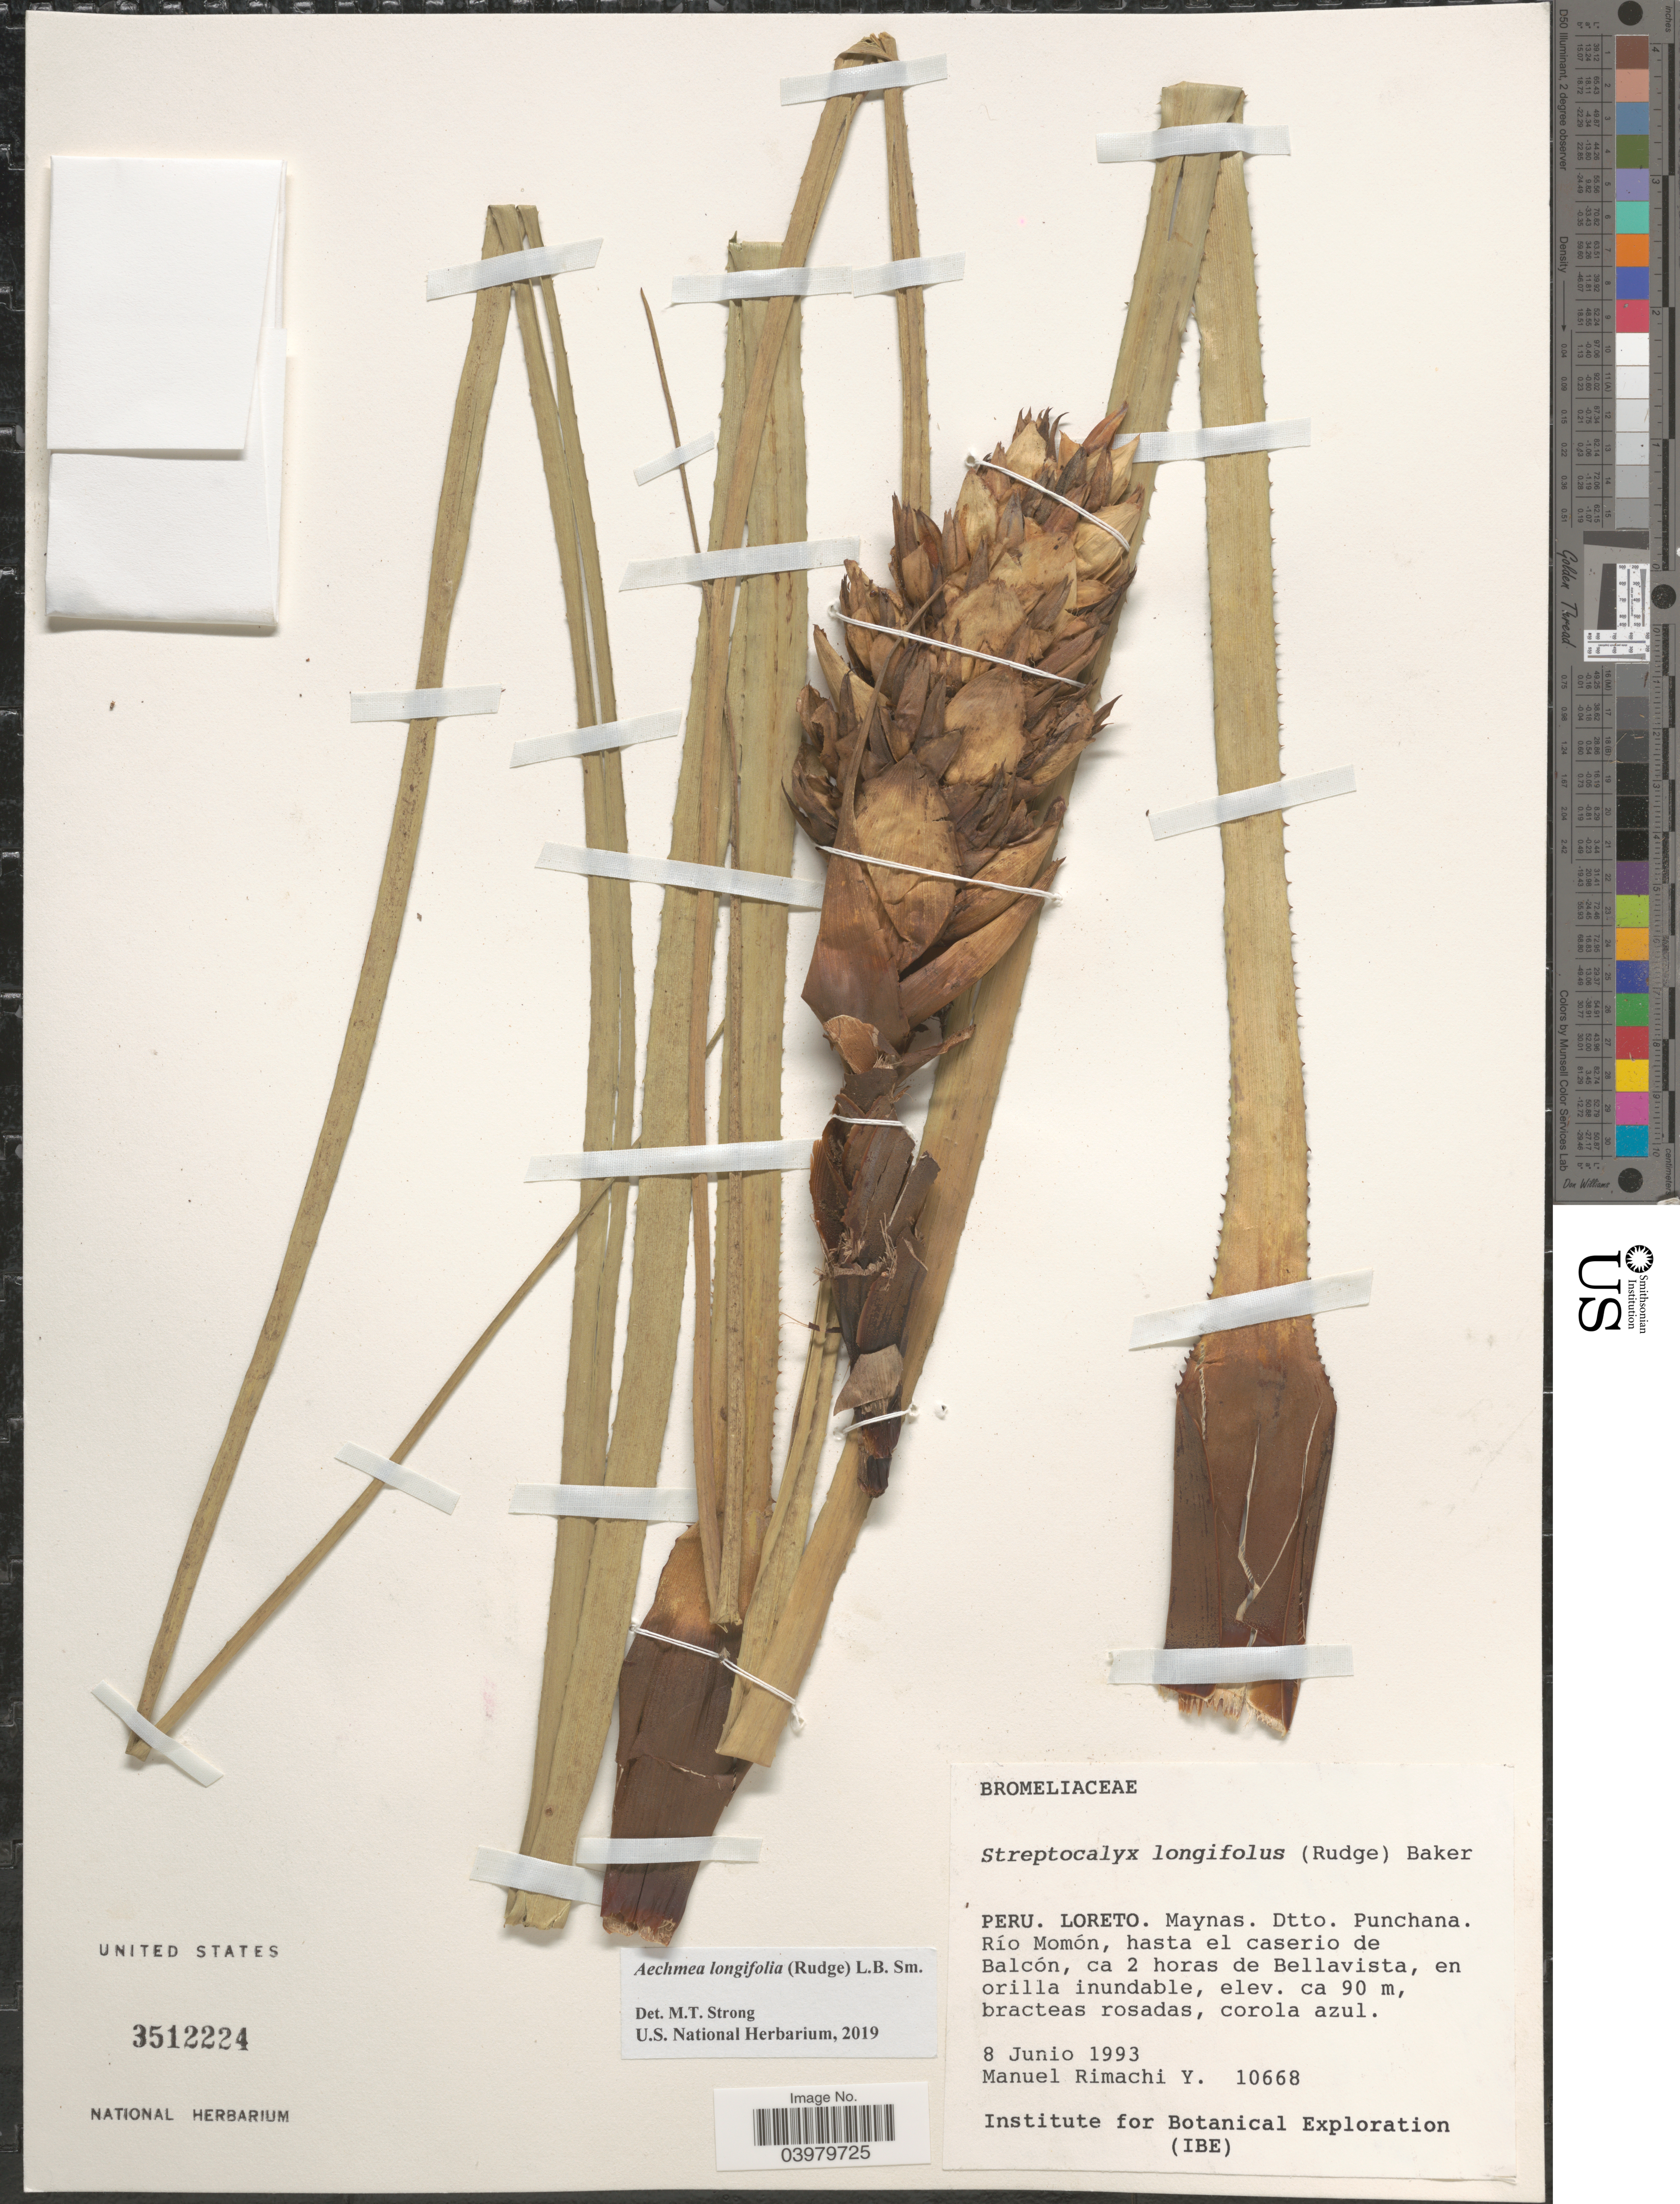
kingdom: Plantae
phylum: Tracheophyta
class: Liliopsida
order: Poales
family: Bromeliaceae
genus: Aechmea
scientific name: Aechmea longifolia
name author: (Rudge) L.B. Sm. & M.A. Spencer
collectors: M. Rimachi Y.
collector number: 10668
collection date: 1993-06-08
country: Peru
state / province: Loreto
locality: Maynas. Dtto. Punchana. Río Momón, hasta el caserio de Balcón, ca 2 horas de Bellavista, en orilla inundable.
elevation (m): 90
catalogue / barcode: US 3512224